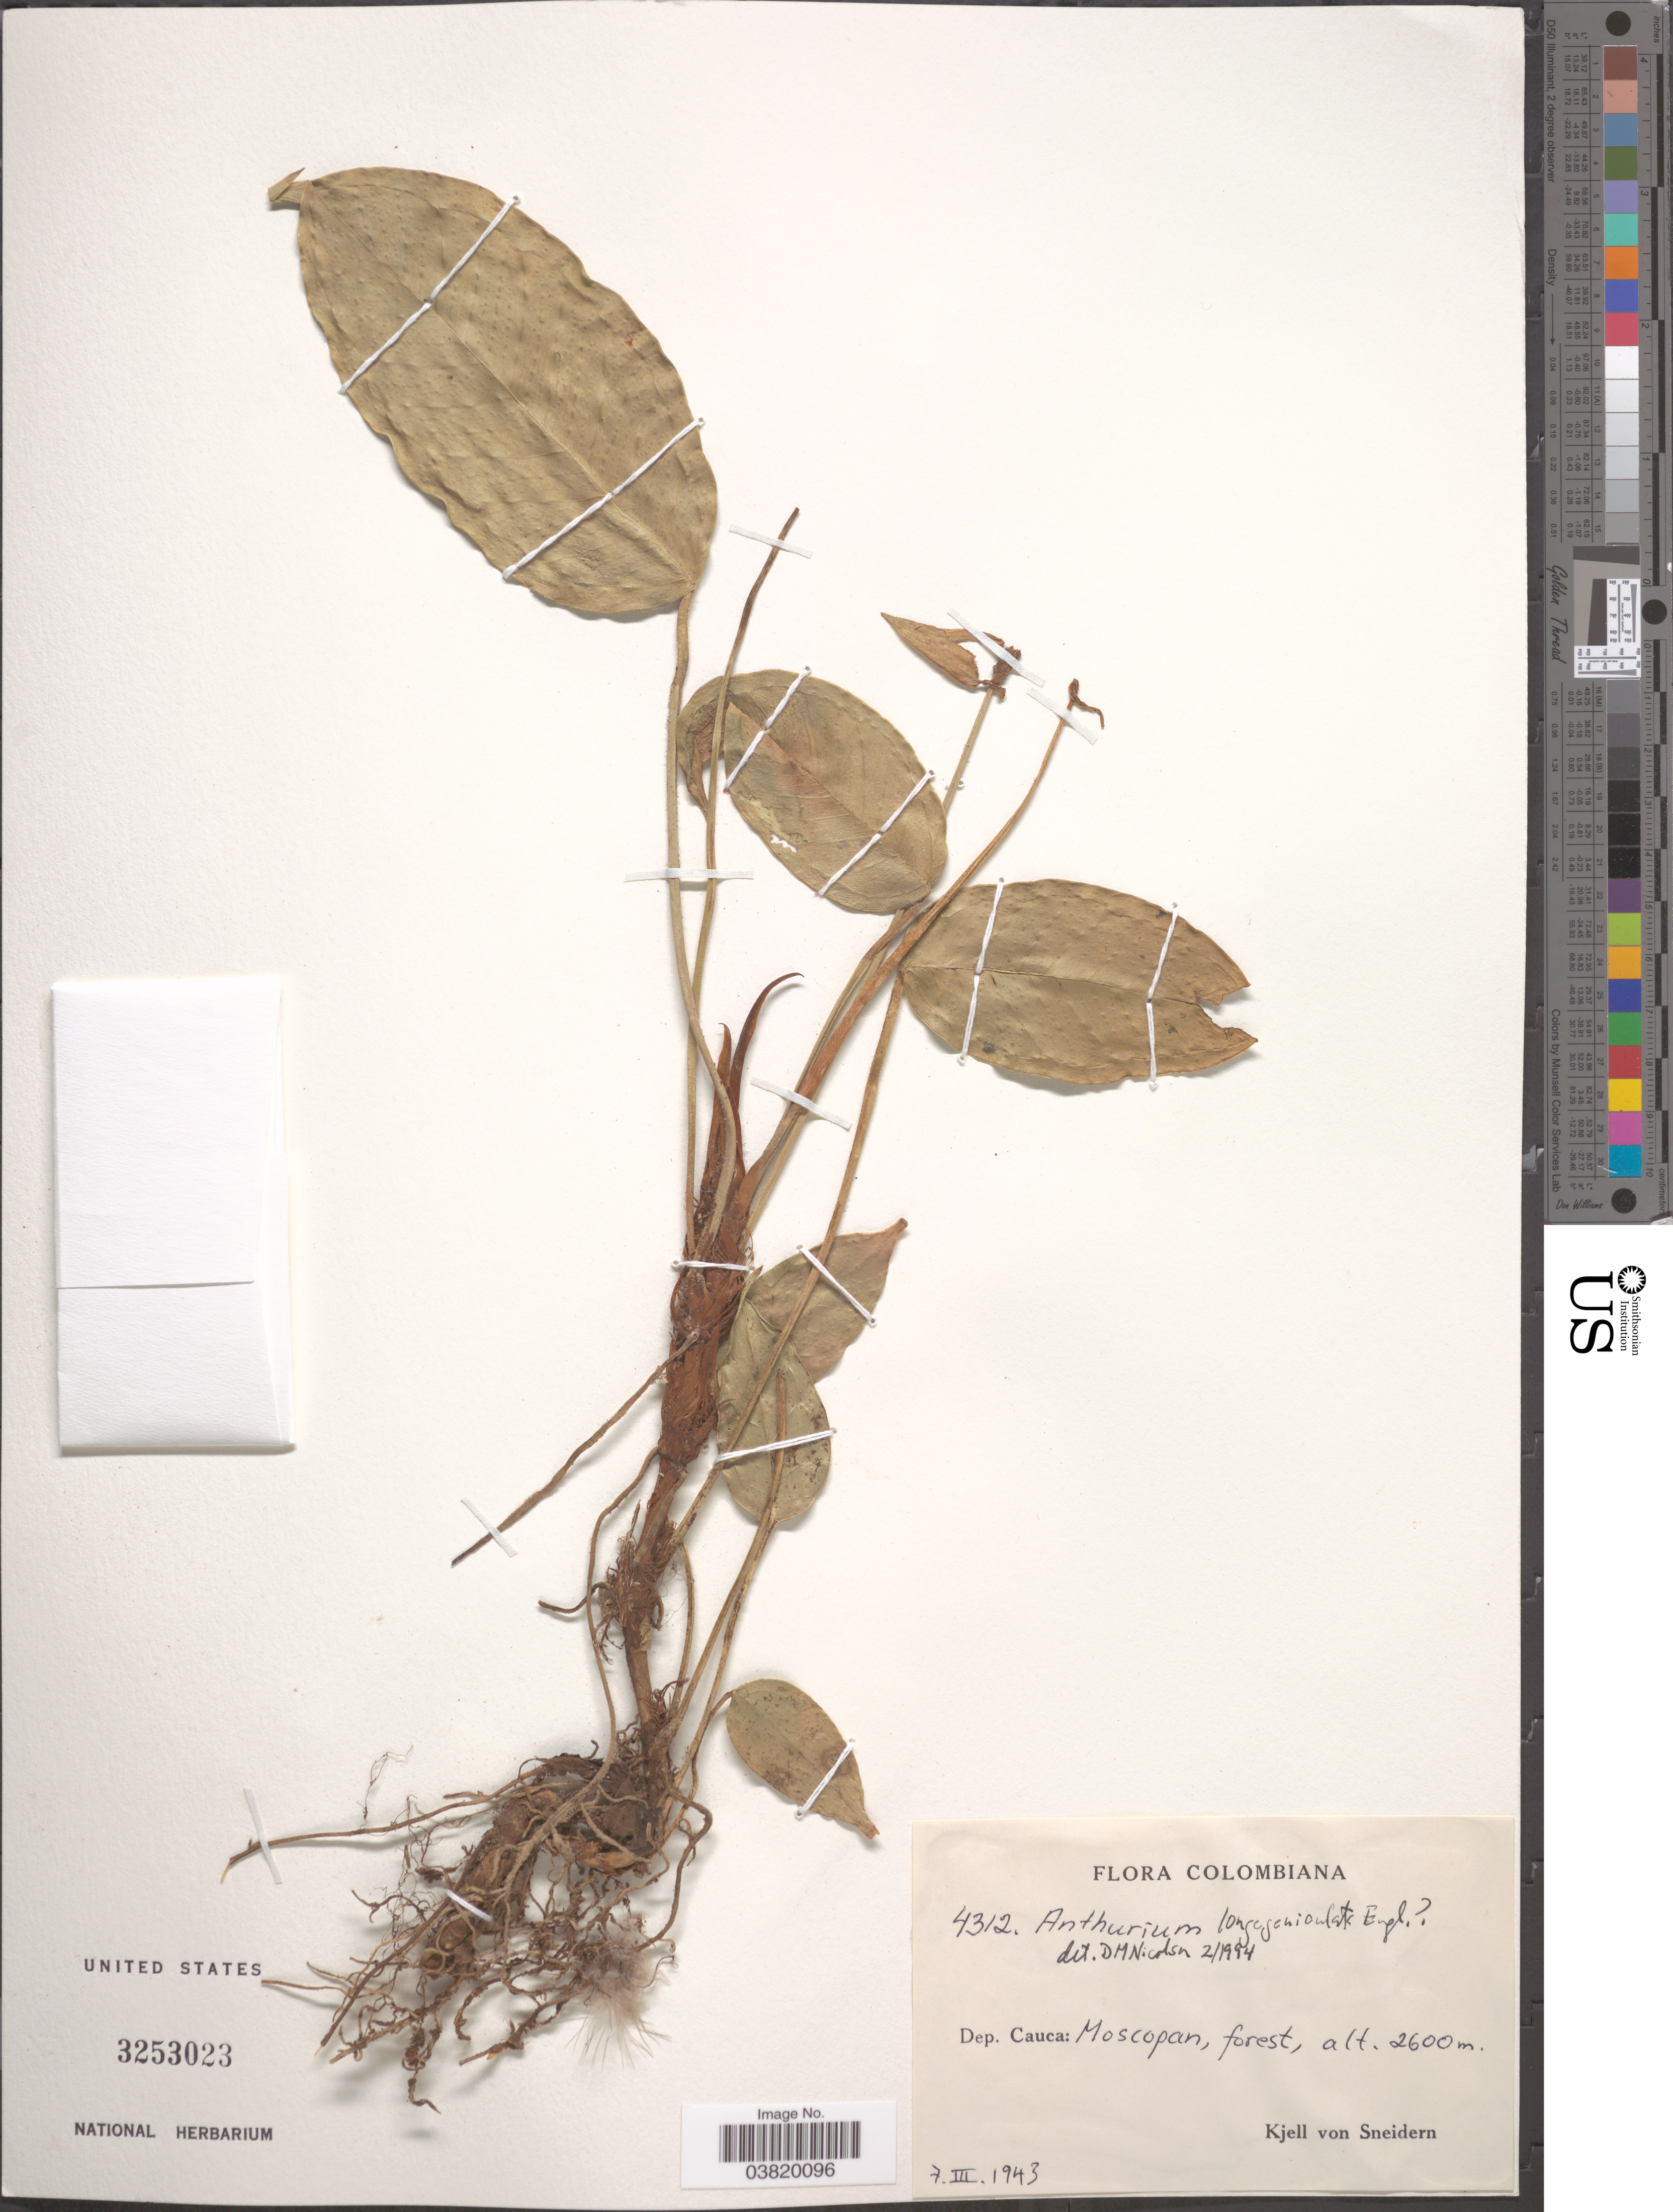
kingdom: Plantae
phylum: Tracheophyta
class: Liliopsida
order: Alismatales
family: Araceae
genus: Anthurium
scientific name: Anthurium longegeniculatum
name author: Engl.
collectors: K. von Sneidern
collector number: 4312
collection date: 1943-03-07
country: Colombia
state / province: Cauca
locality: Dep. Cauca: Moscopan.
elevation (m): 2600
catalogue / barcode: US 3253023